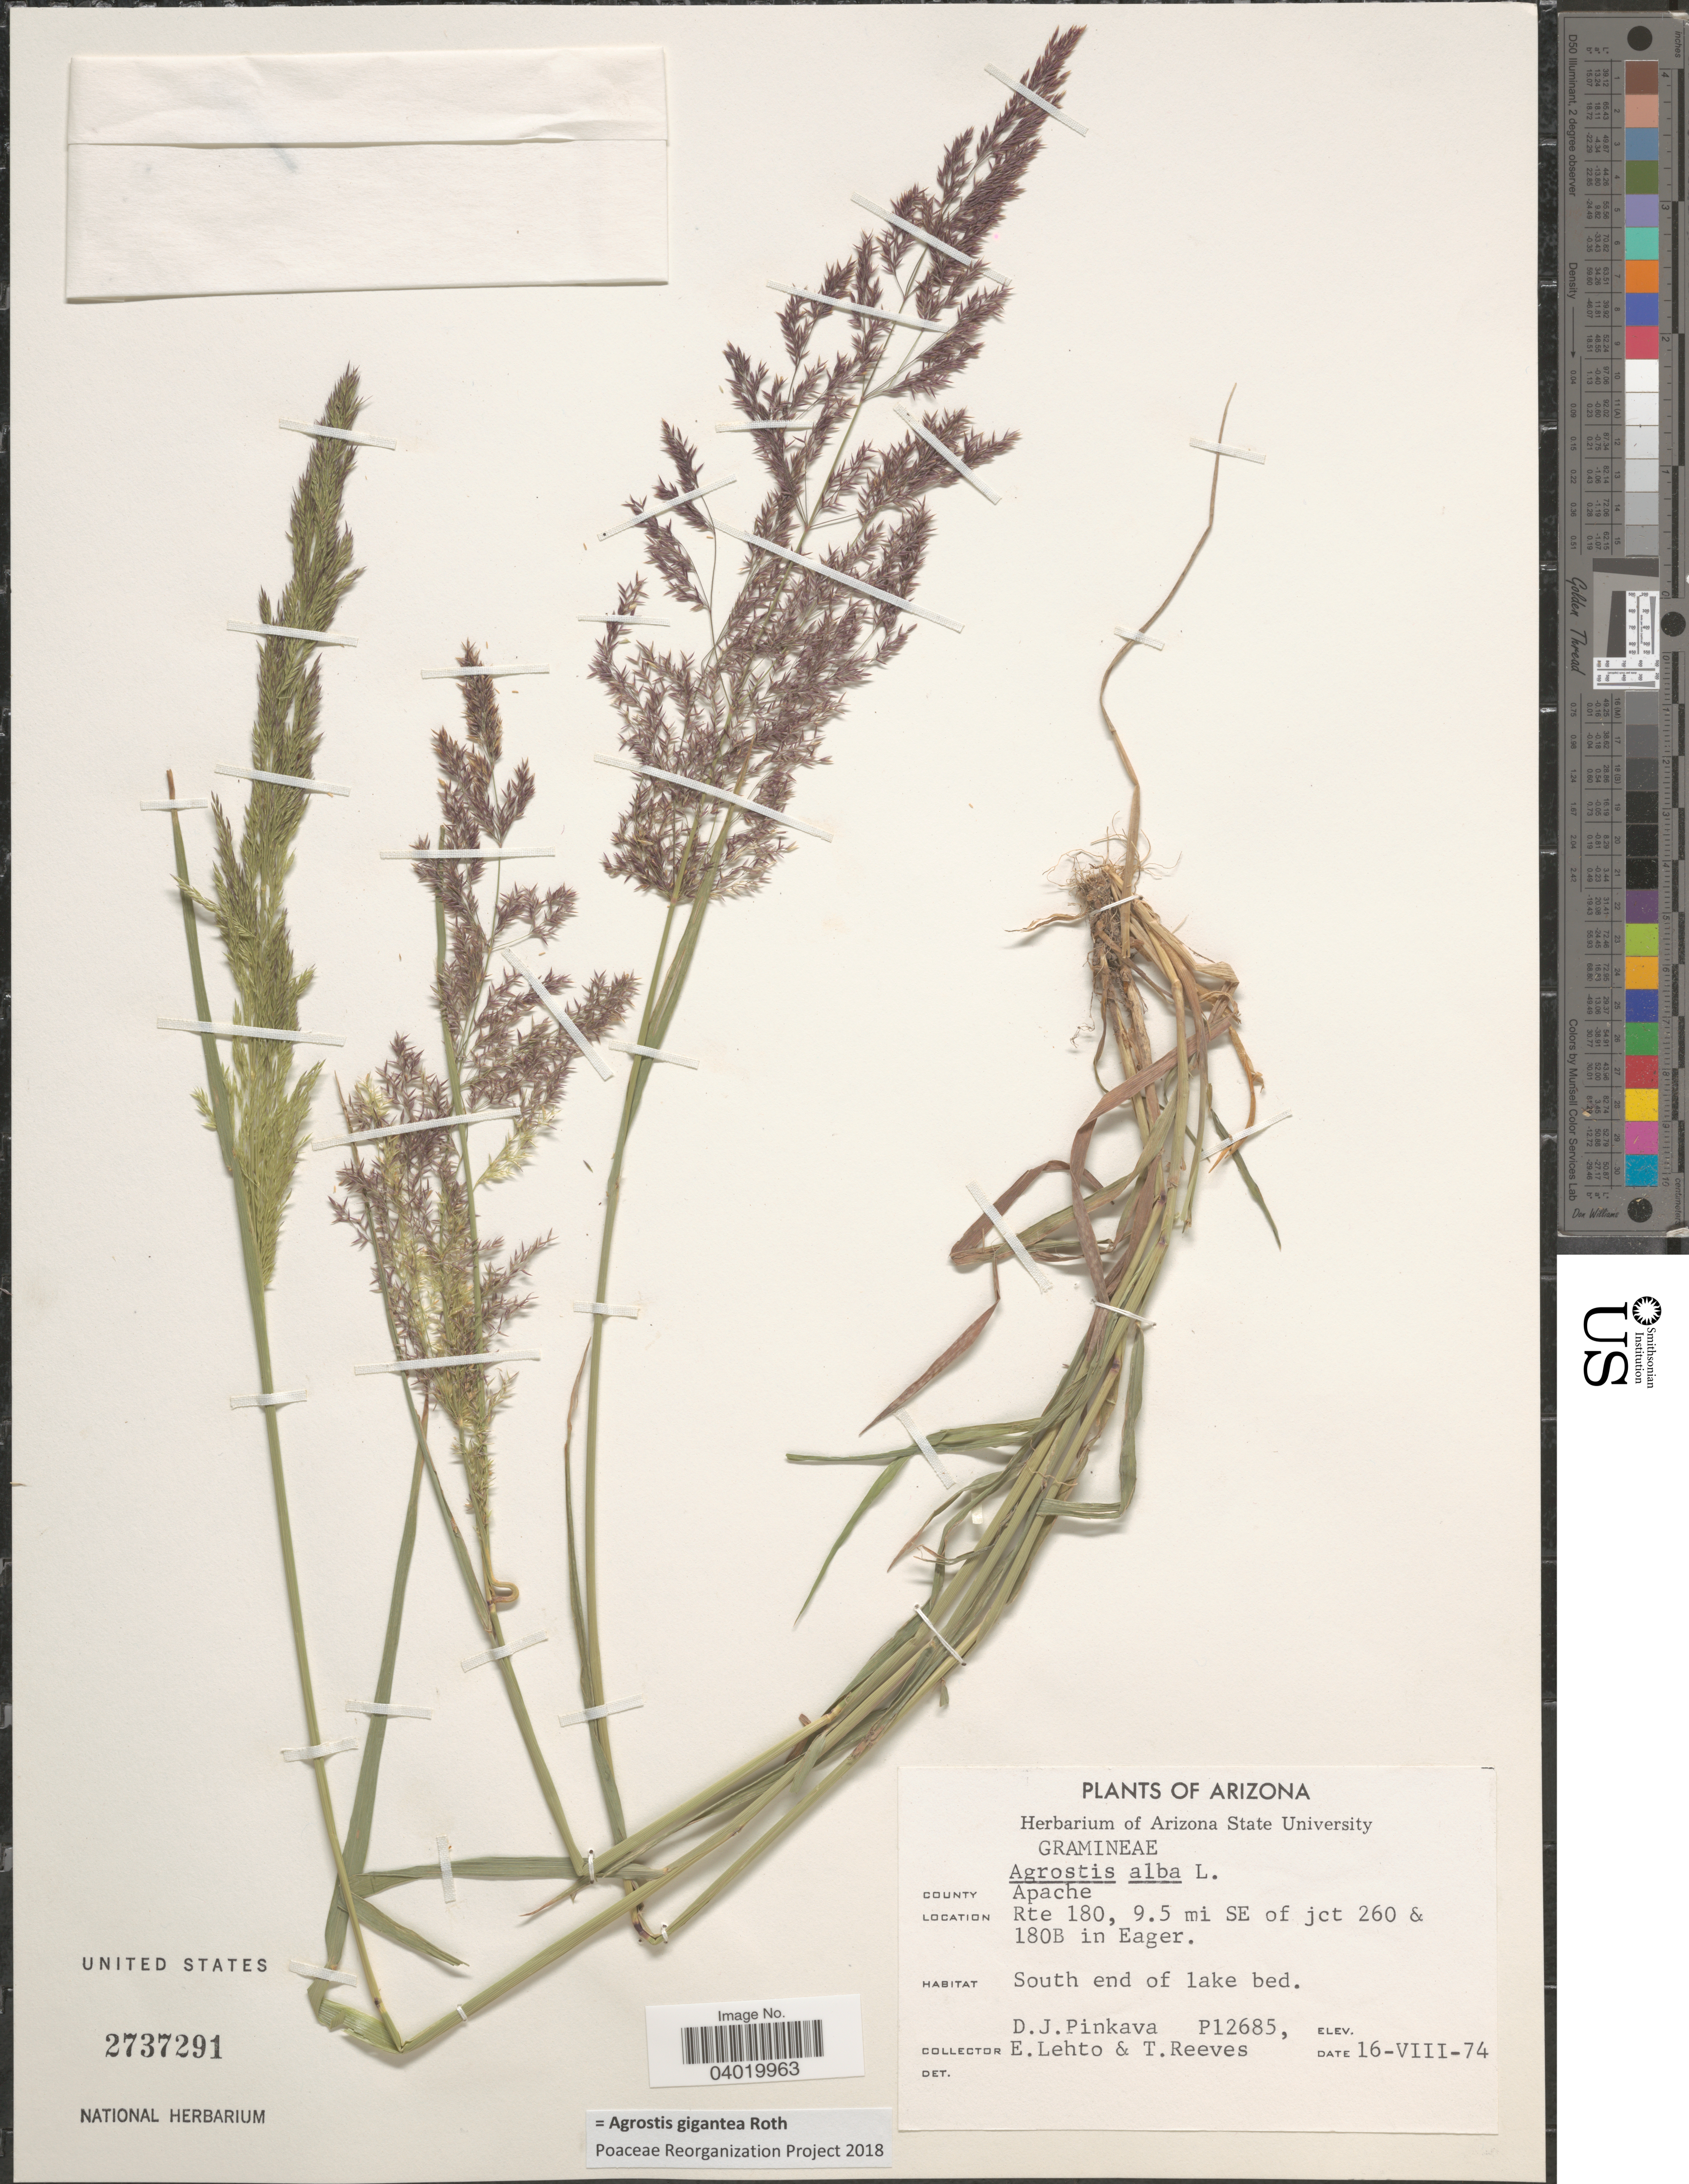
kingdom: Plantae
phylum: Tracheophyta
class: Liliopsida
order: Poales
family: Poaceae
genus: Agrostis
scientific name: Agrostis gigantea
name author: Roth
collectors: D. J. Pinkava, E. Lehto & T. Reeves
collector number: P12685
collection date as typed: Transcribed d/m/y: 16/8/74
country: United States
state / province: Arizona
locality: County Apache. Rte 180, 9.5 mi SE of jct 260 & 180B in Eager. South end of lake bed.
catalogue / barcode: US 2737291